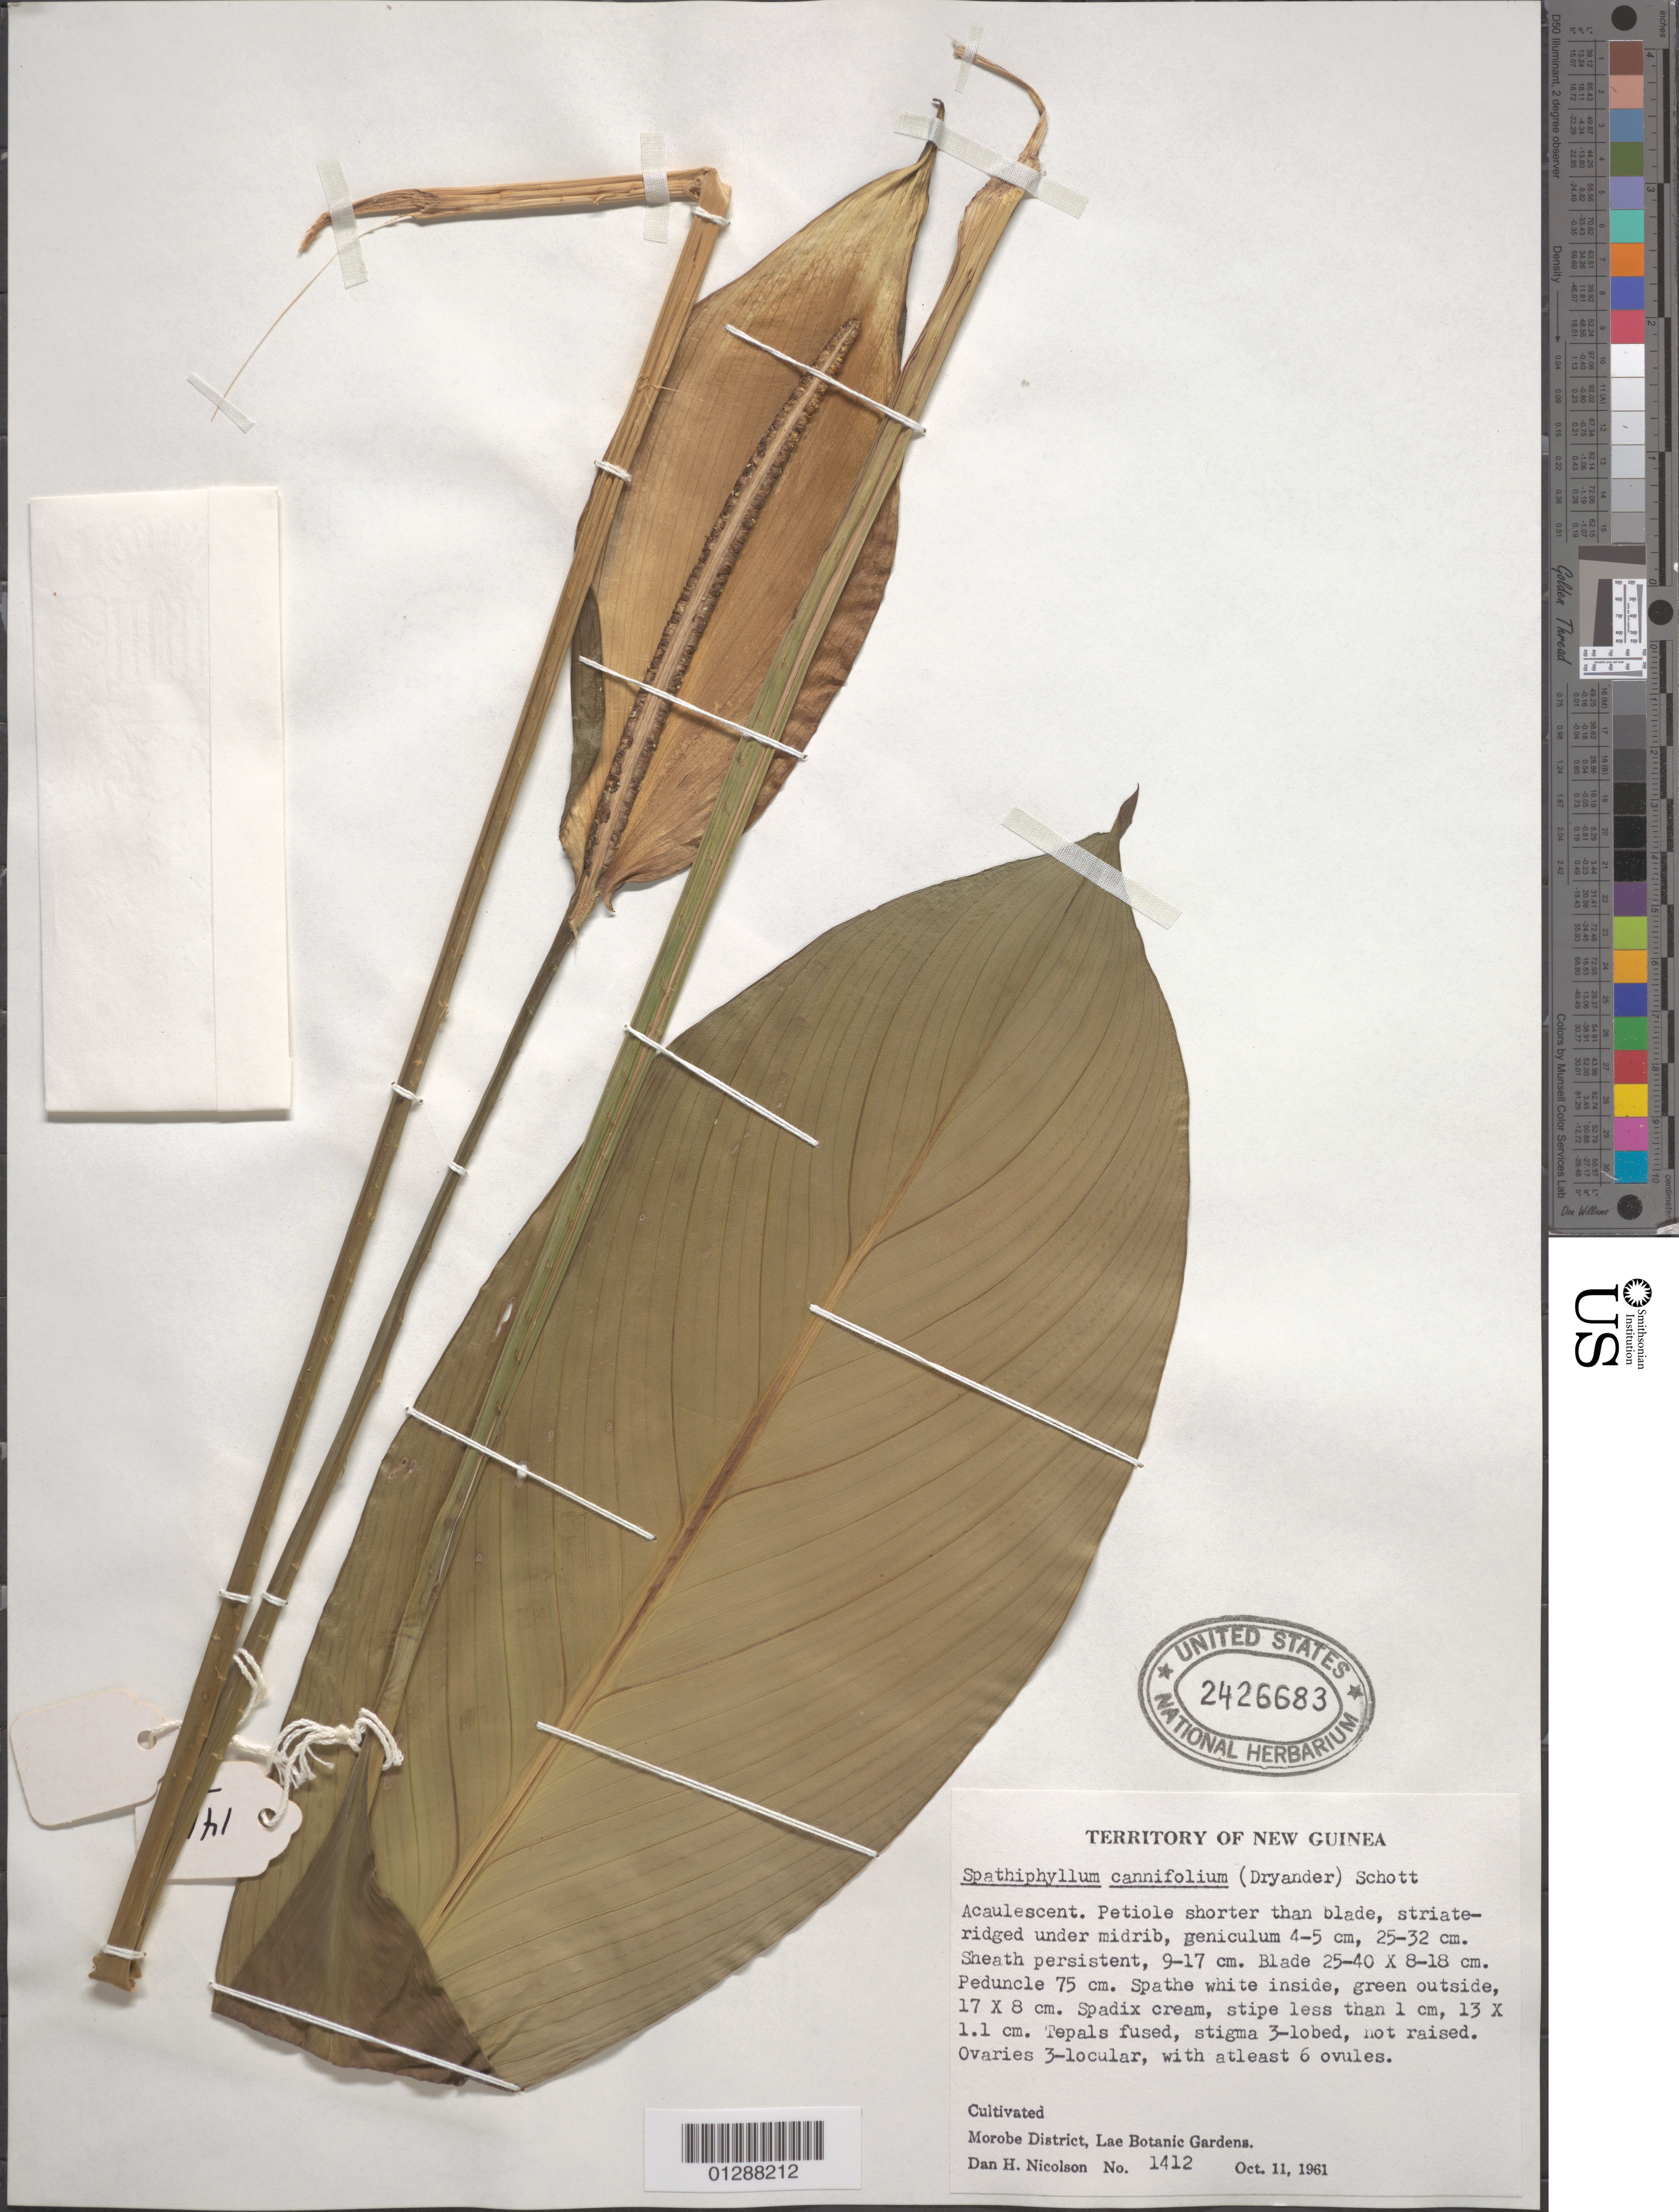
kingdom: Plantae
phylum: Tracheophyta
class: Liliopsida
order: Alismatales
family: Araceae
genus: Spathiphyllum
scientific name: Spathiphyllum cannifolium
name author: (Dryand. ex Sims) Schott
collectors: D. H. Nicolson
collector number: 1412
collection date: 1961-10-11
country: Papua New Guinea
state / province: Morobe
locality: Territory of New Guinea. Morobe District, Lae Botanic Garden.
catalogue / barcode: US 2426683